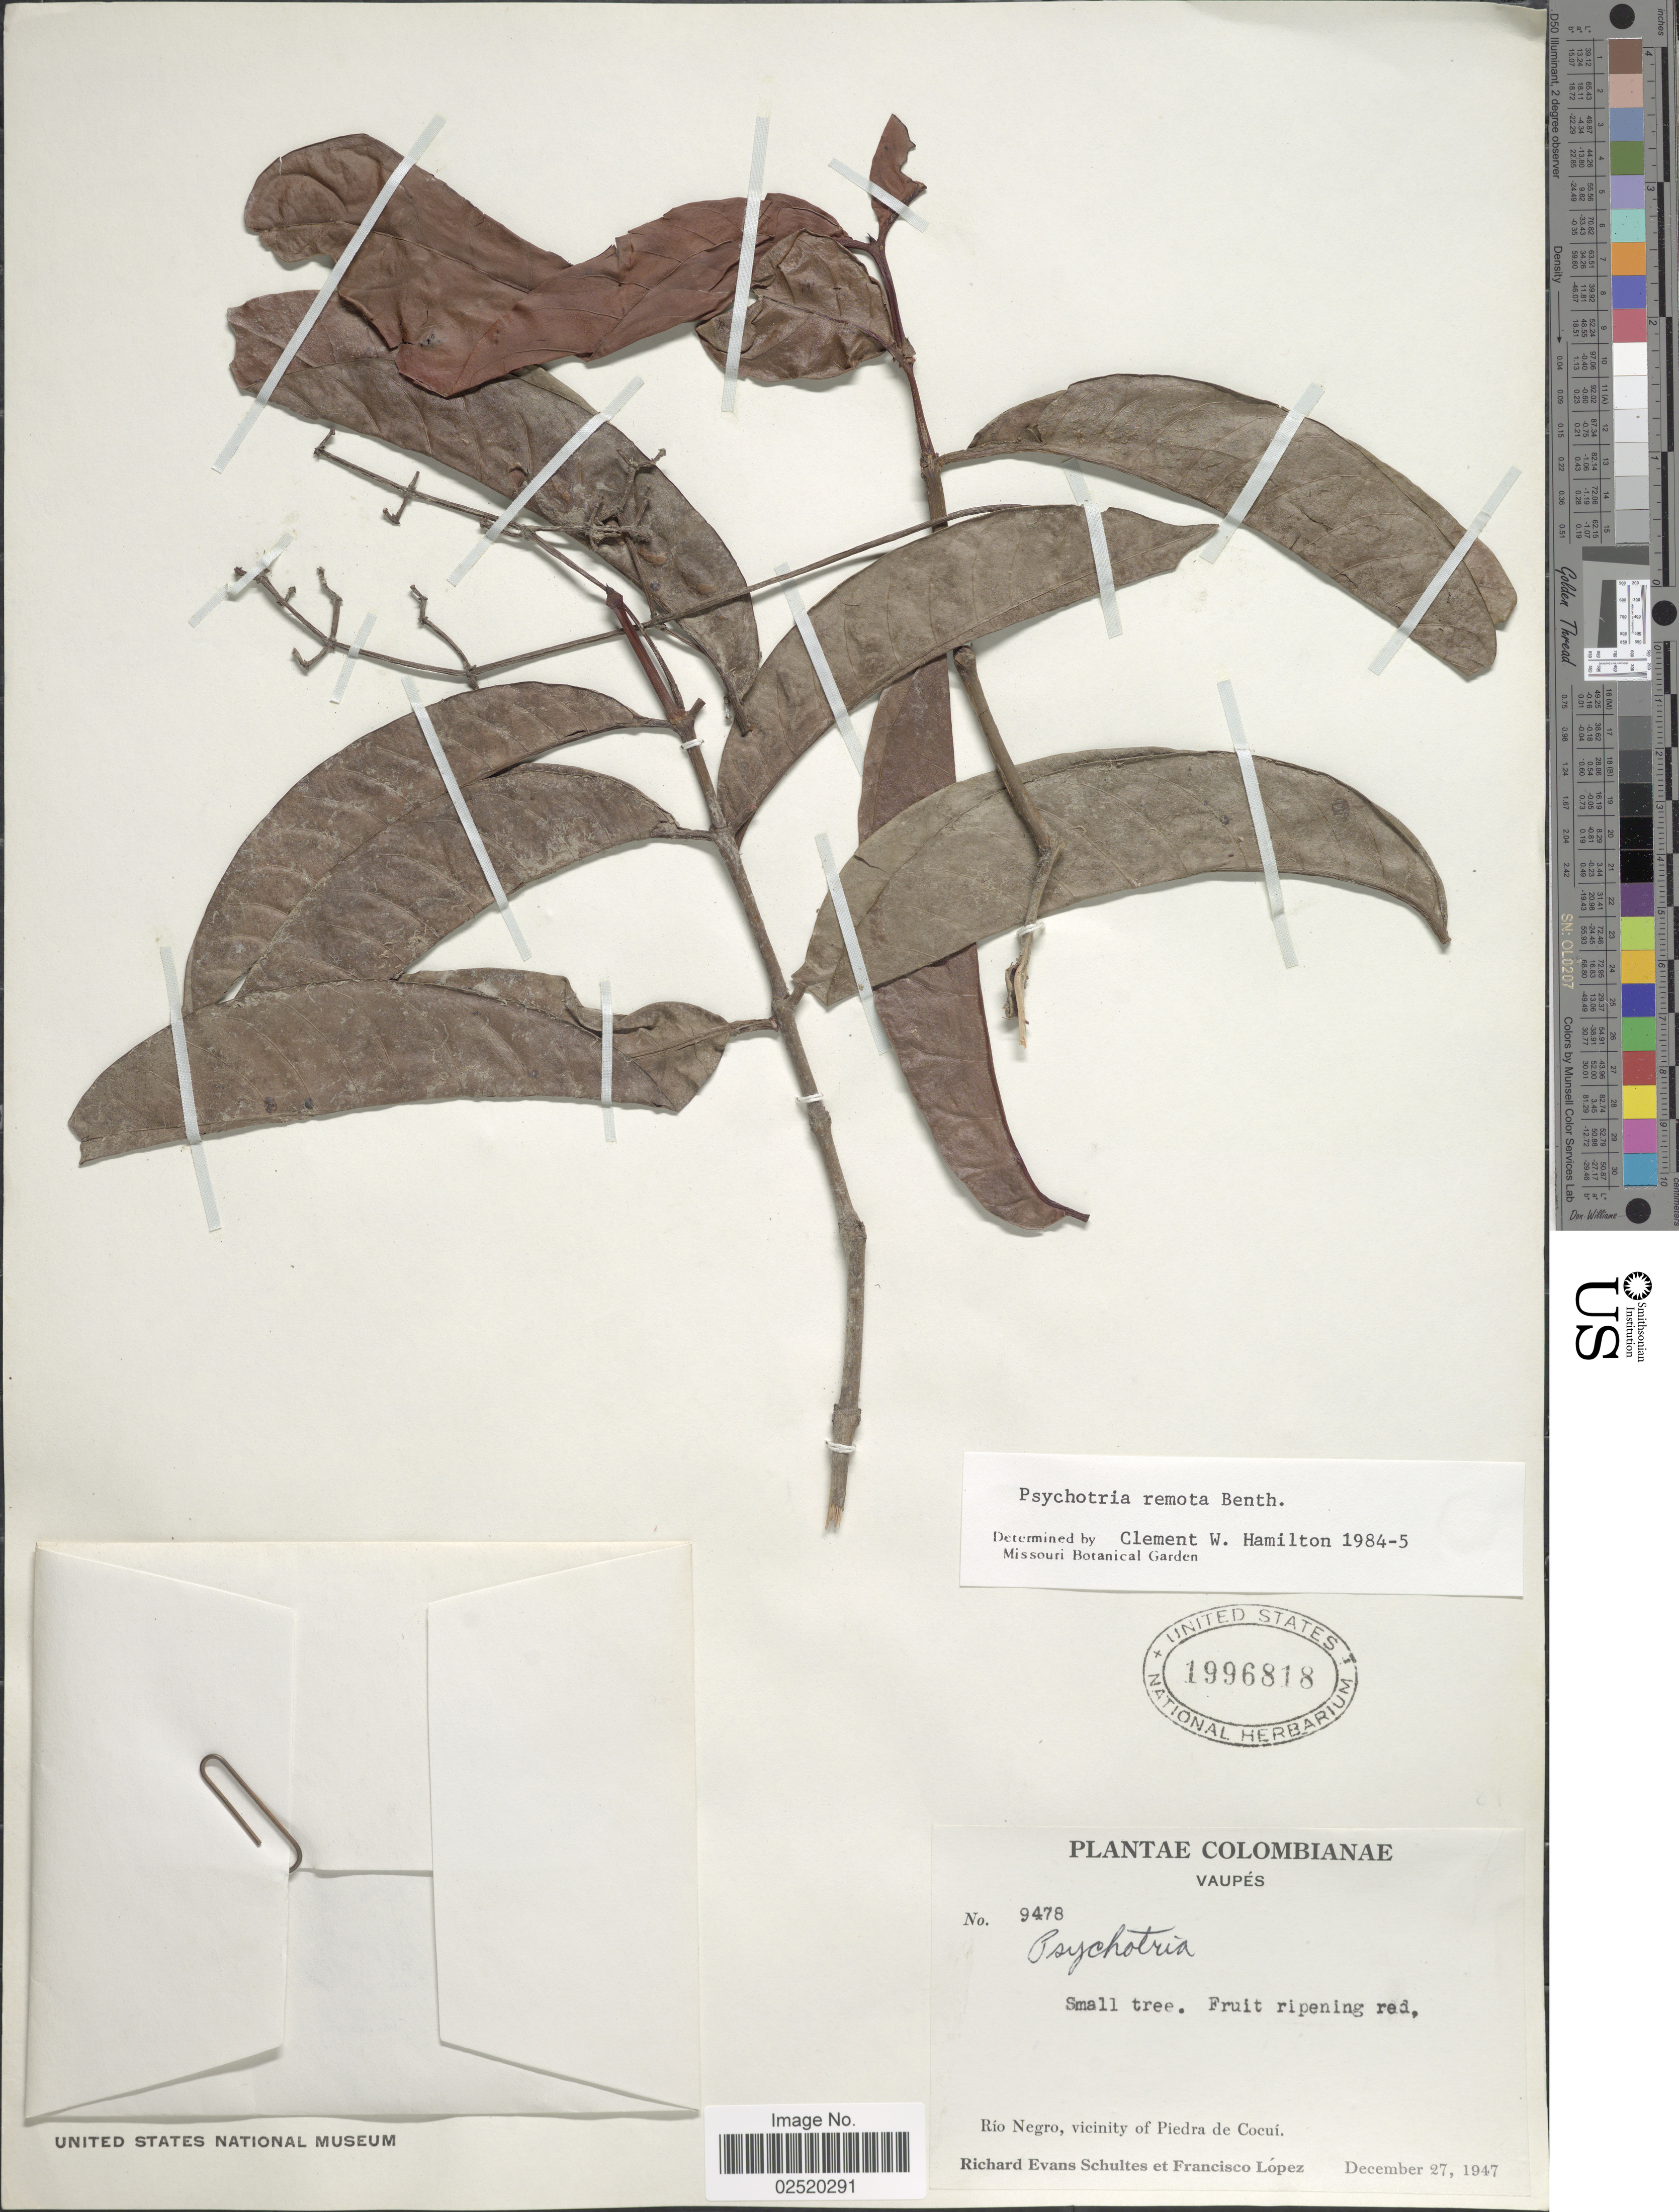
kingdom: Plantae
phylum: Tracheophyta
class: Magnoliopsida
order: Gentianales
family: Rubiaceae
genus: Psychotria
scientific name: Psychotria remota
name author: Benth.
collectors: R. E. Schultes & F. Lopéz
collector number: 9478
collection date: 1947-12-27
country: Colombia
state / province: Vaupés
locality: Vaupes, Rio Negro, vicinity of Piedra de Cocui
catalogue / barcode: US 1996818